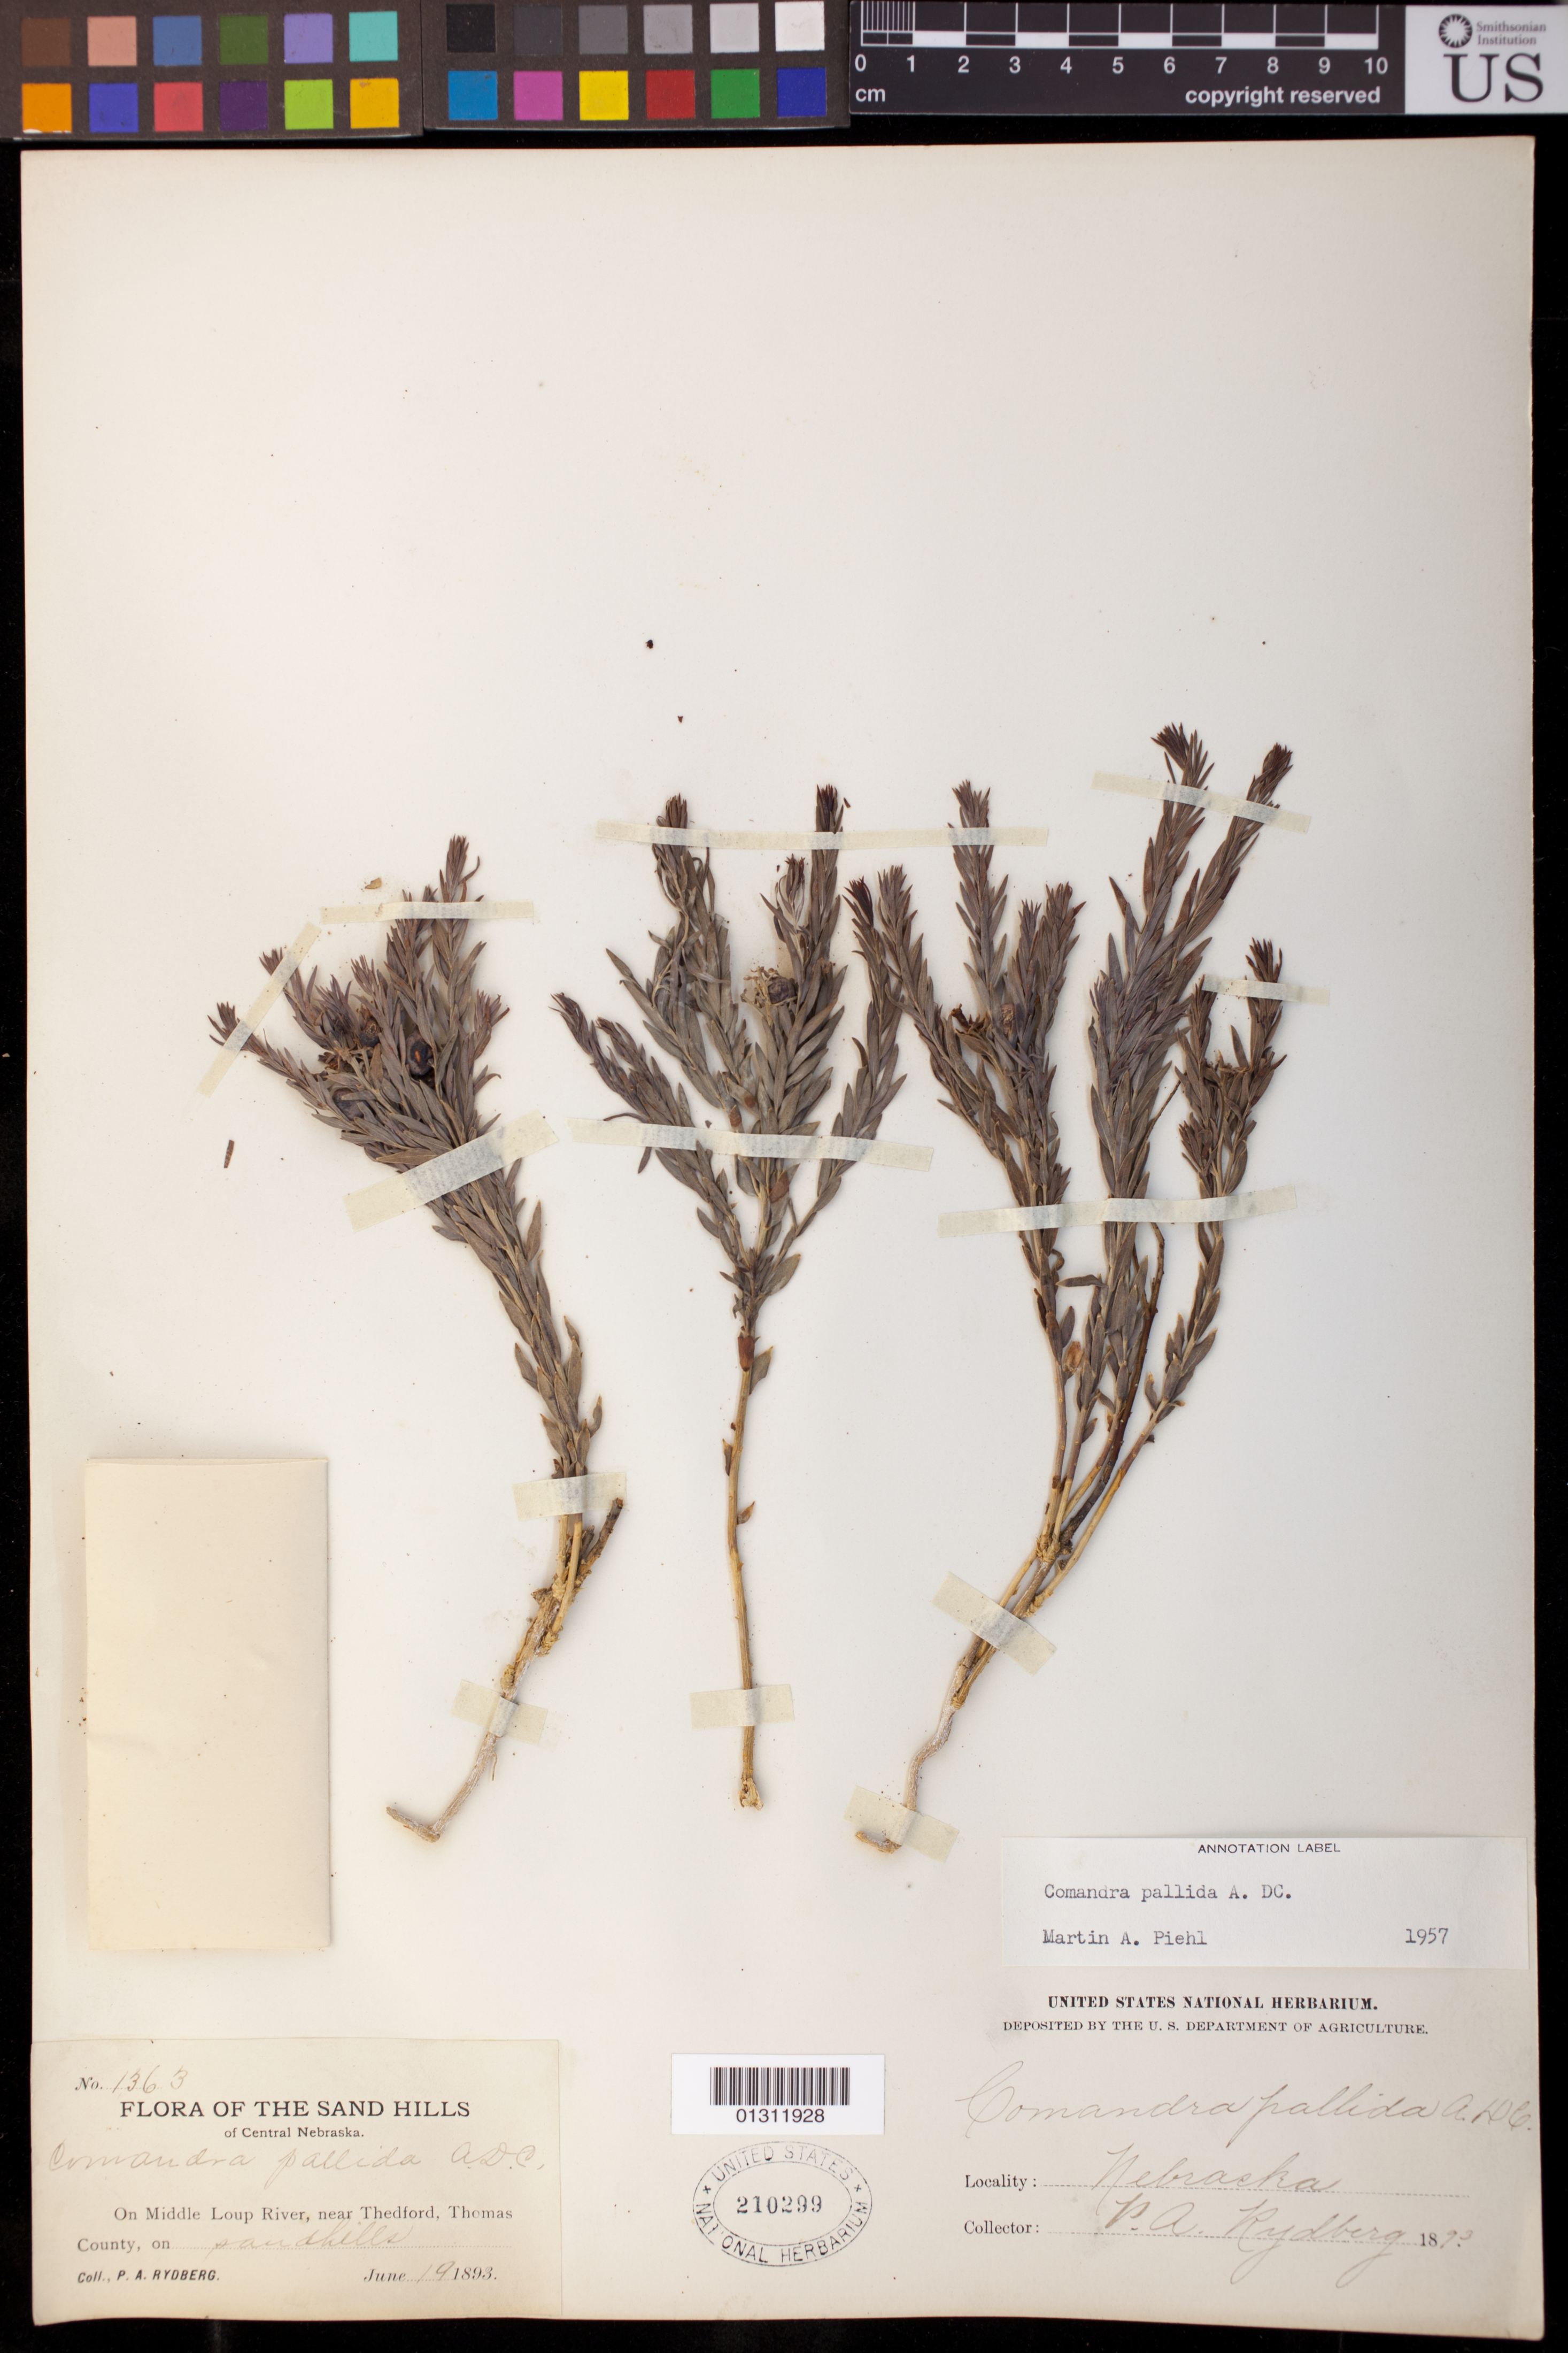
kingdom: Plantae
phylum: Tracheophyta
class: Magnoliopsida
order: Santalales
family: Comandraceae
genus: Comandra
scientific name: Comandra pallida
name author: A. DC.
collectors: P. A. Rydberg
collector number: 1363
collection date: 1893-06-19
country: United States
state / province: Nebraska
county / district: Thomas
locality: Middle Loup River, near Thedford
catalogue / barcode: US 210299